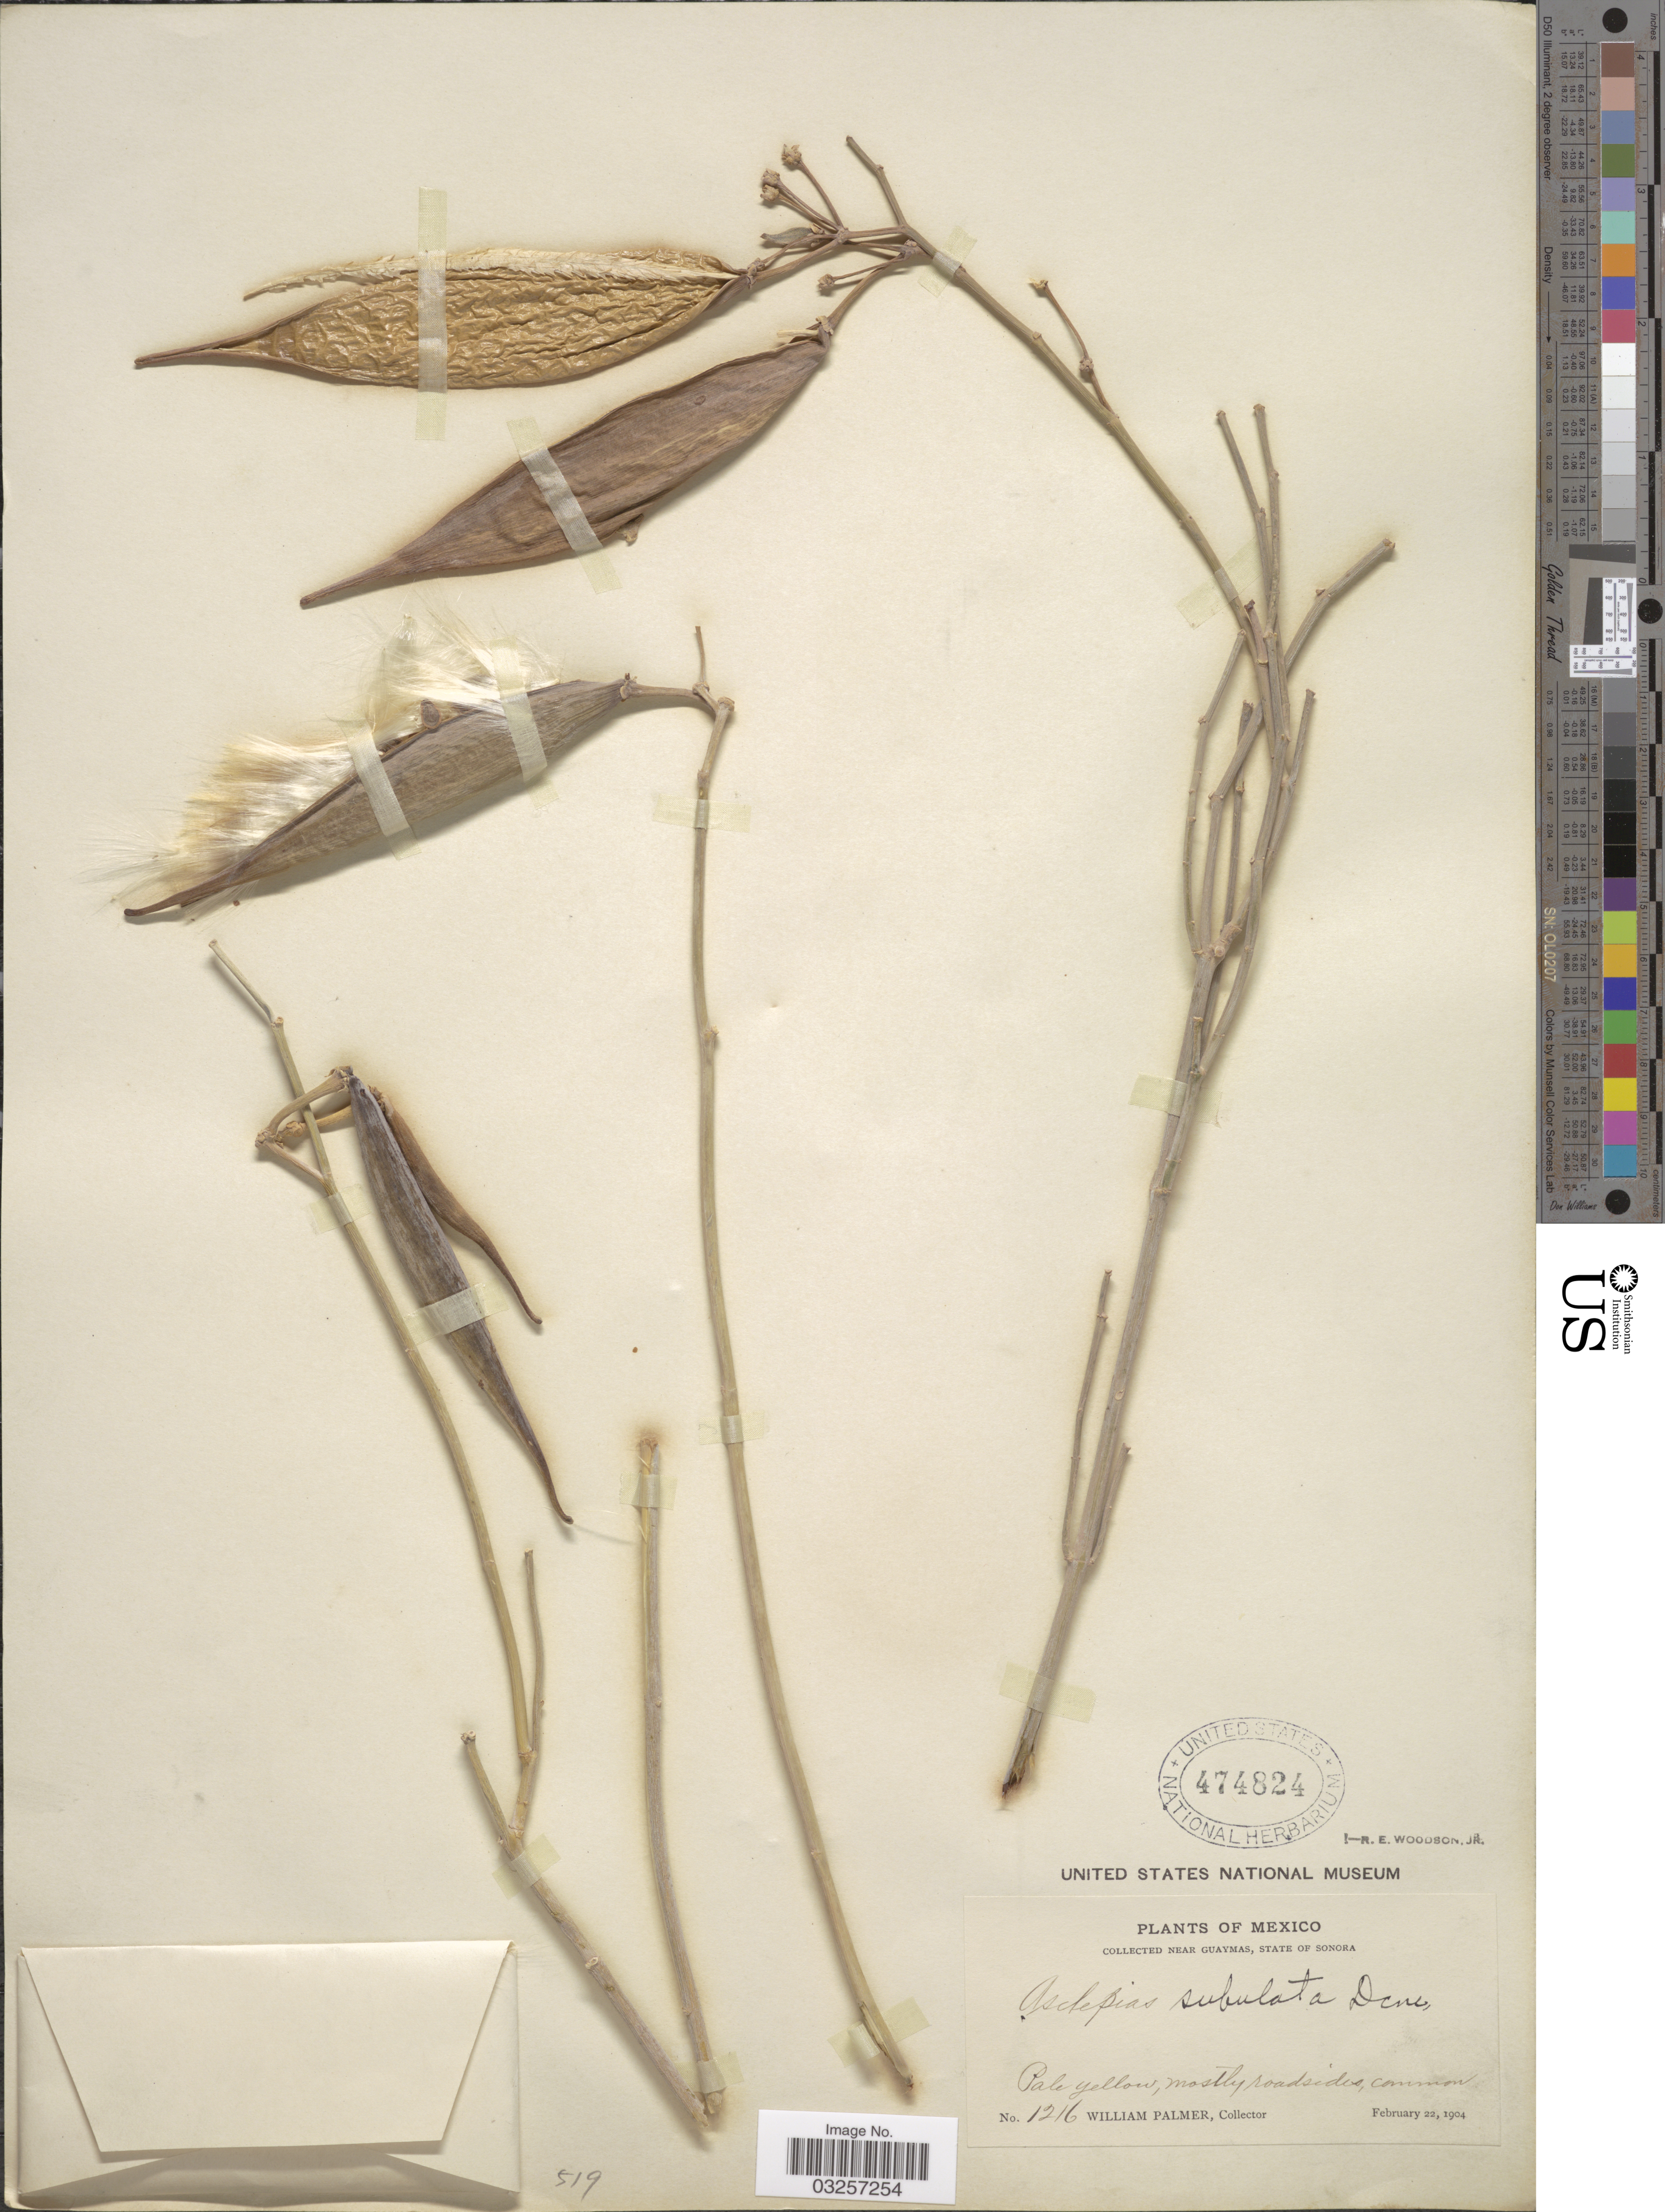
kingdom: Plantae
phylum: Tracheophyta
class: Magnoliopsida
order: Gentianales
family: Apocynaceae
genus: Asclepias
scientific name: Asclepias subulata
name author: Decne.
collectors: W. Palmer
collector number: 1216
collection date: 1904-02-22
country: Mexico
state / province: Sonora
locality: Near Guaymas, mostly roadsides.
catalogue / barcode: US 474824